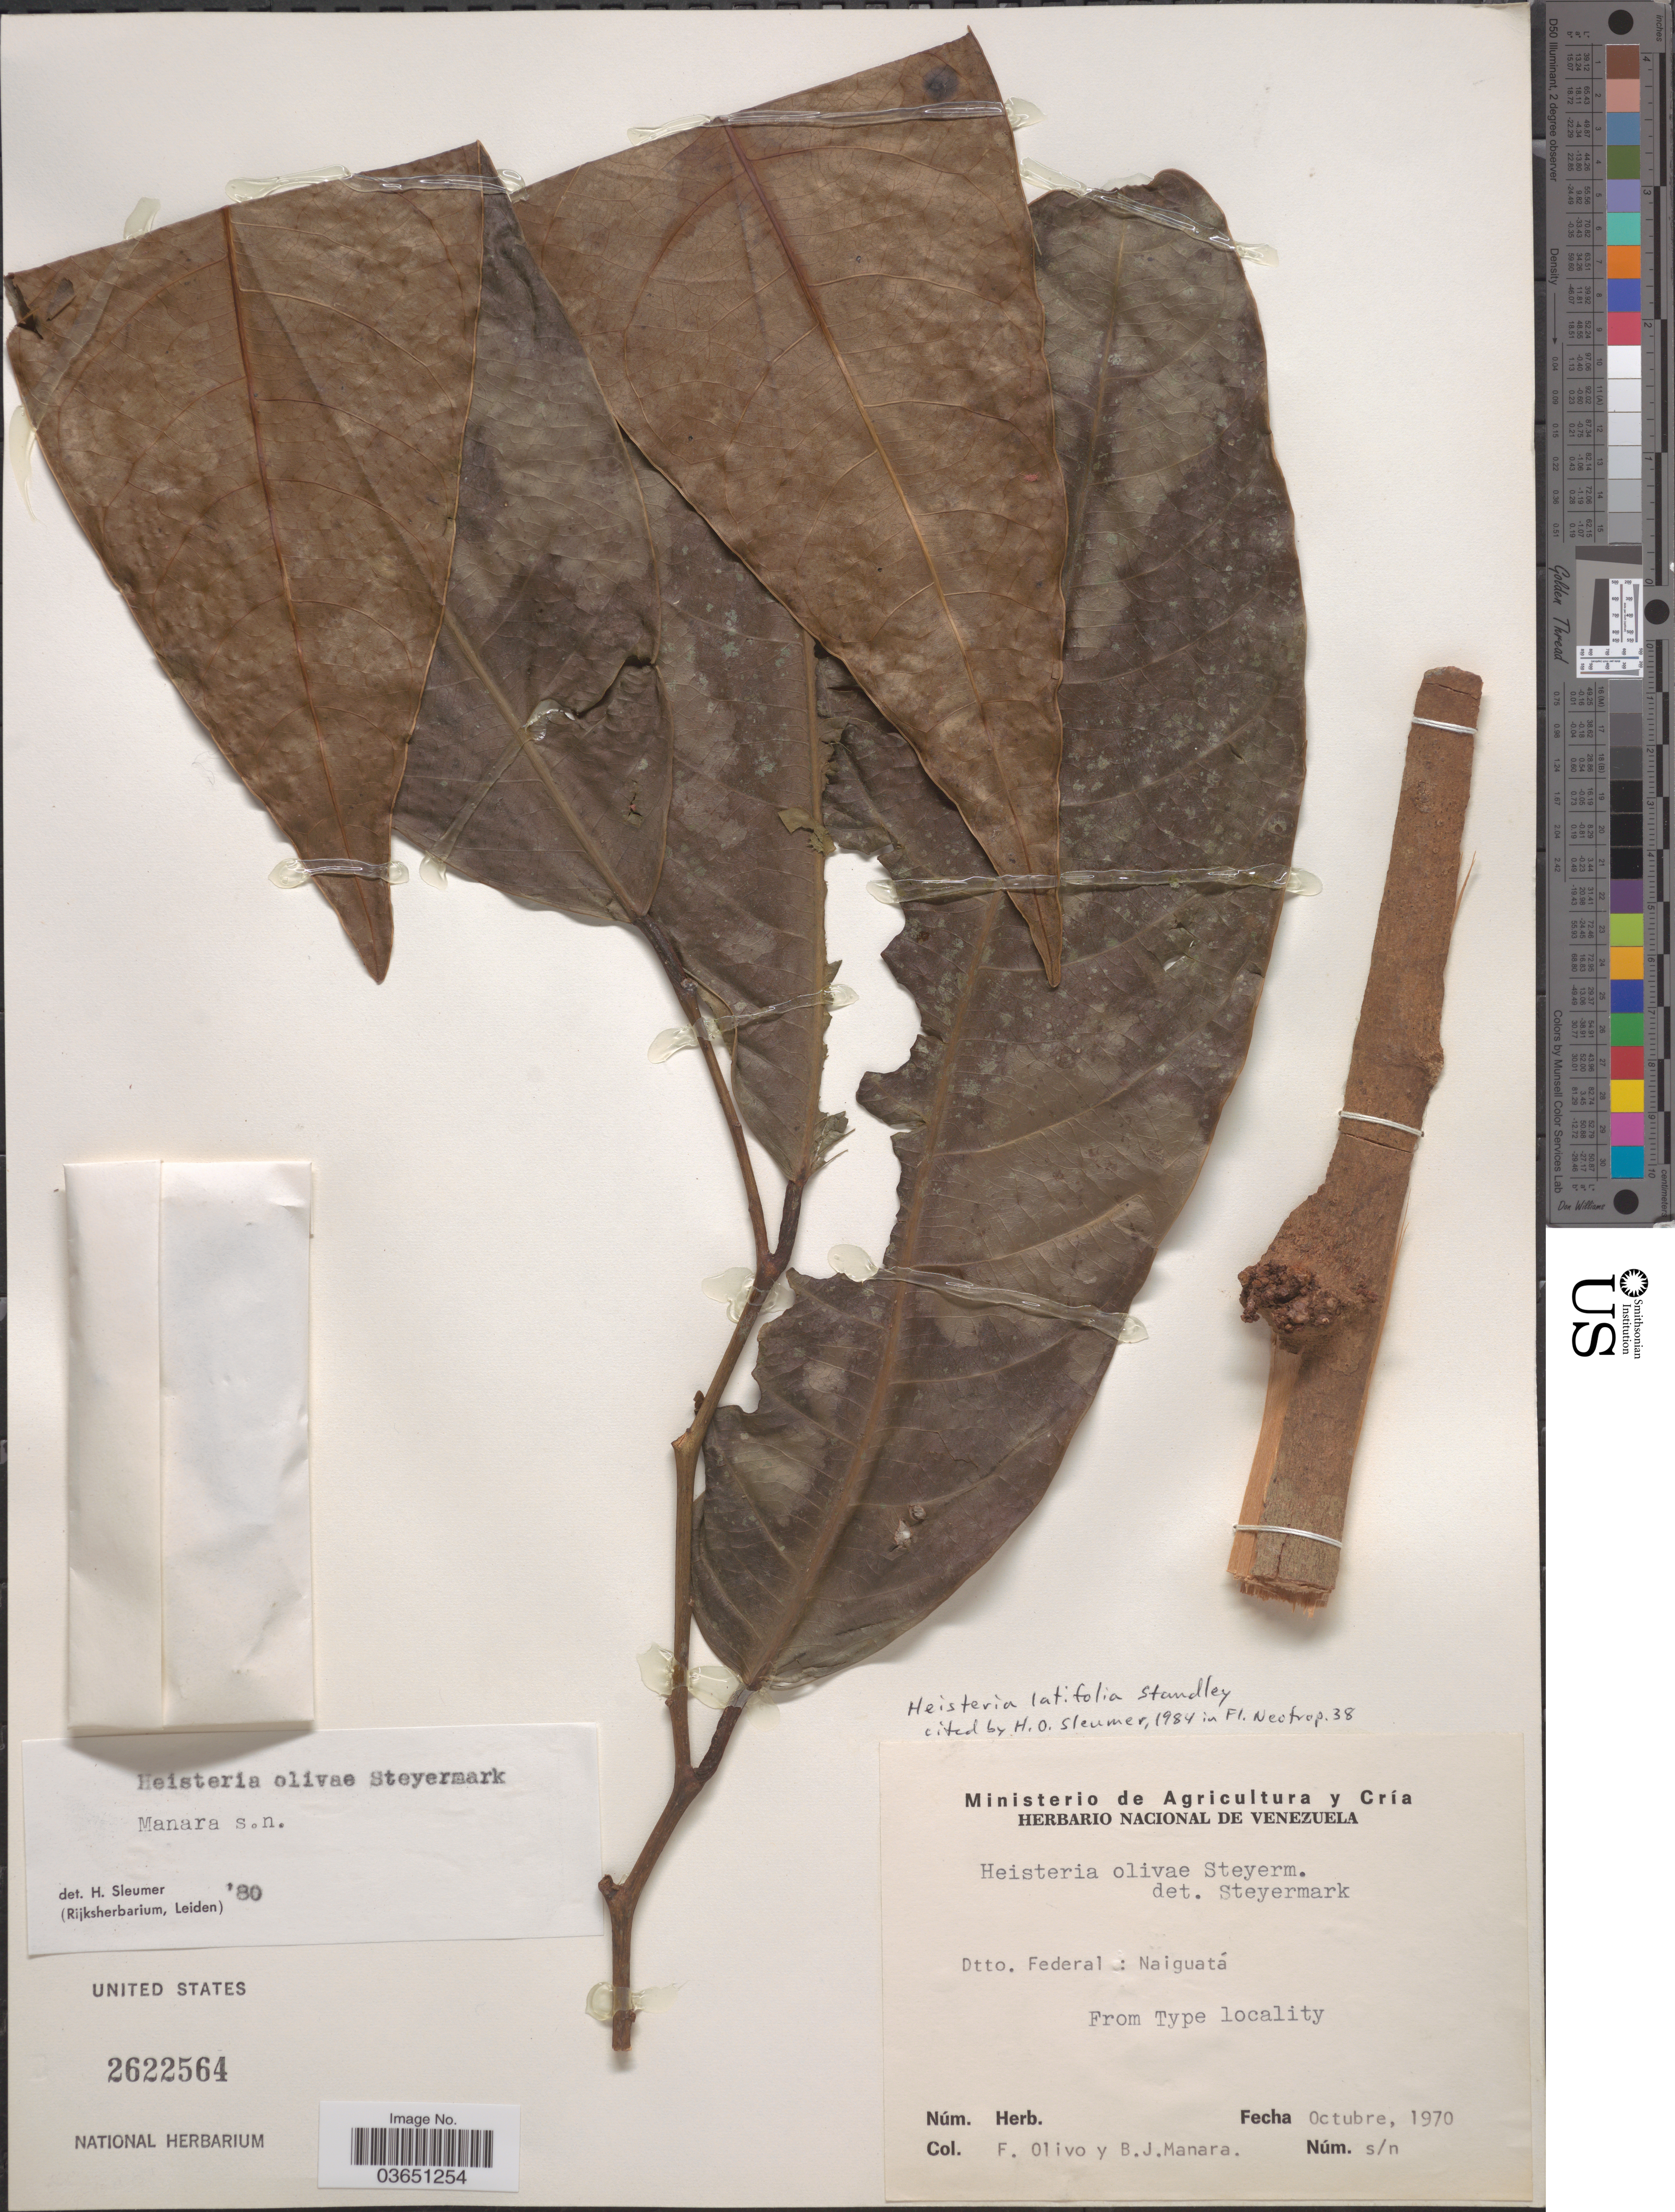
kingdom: Plantae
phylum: Tracheophyta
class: Magnoliopsida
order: Santalales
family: Erythropalaceae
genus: Heisteria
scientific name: Heisteria latifolia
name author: Standl.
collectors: F. Olivo & B. Manara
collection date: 1970-10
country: Venezuela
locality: Dtto. Federal: Naiguatá.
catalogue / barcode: US 2622564